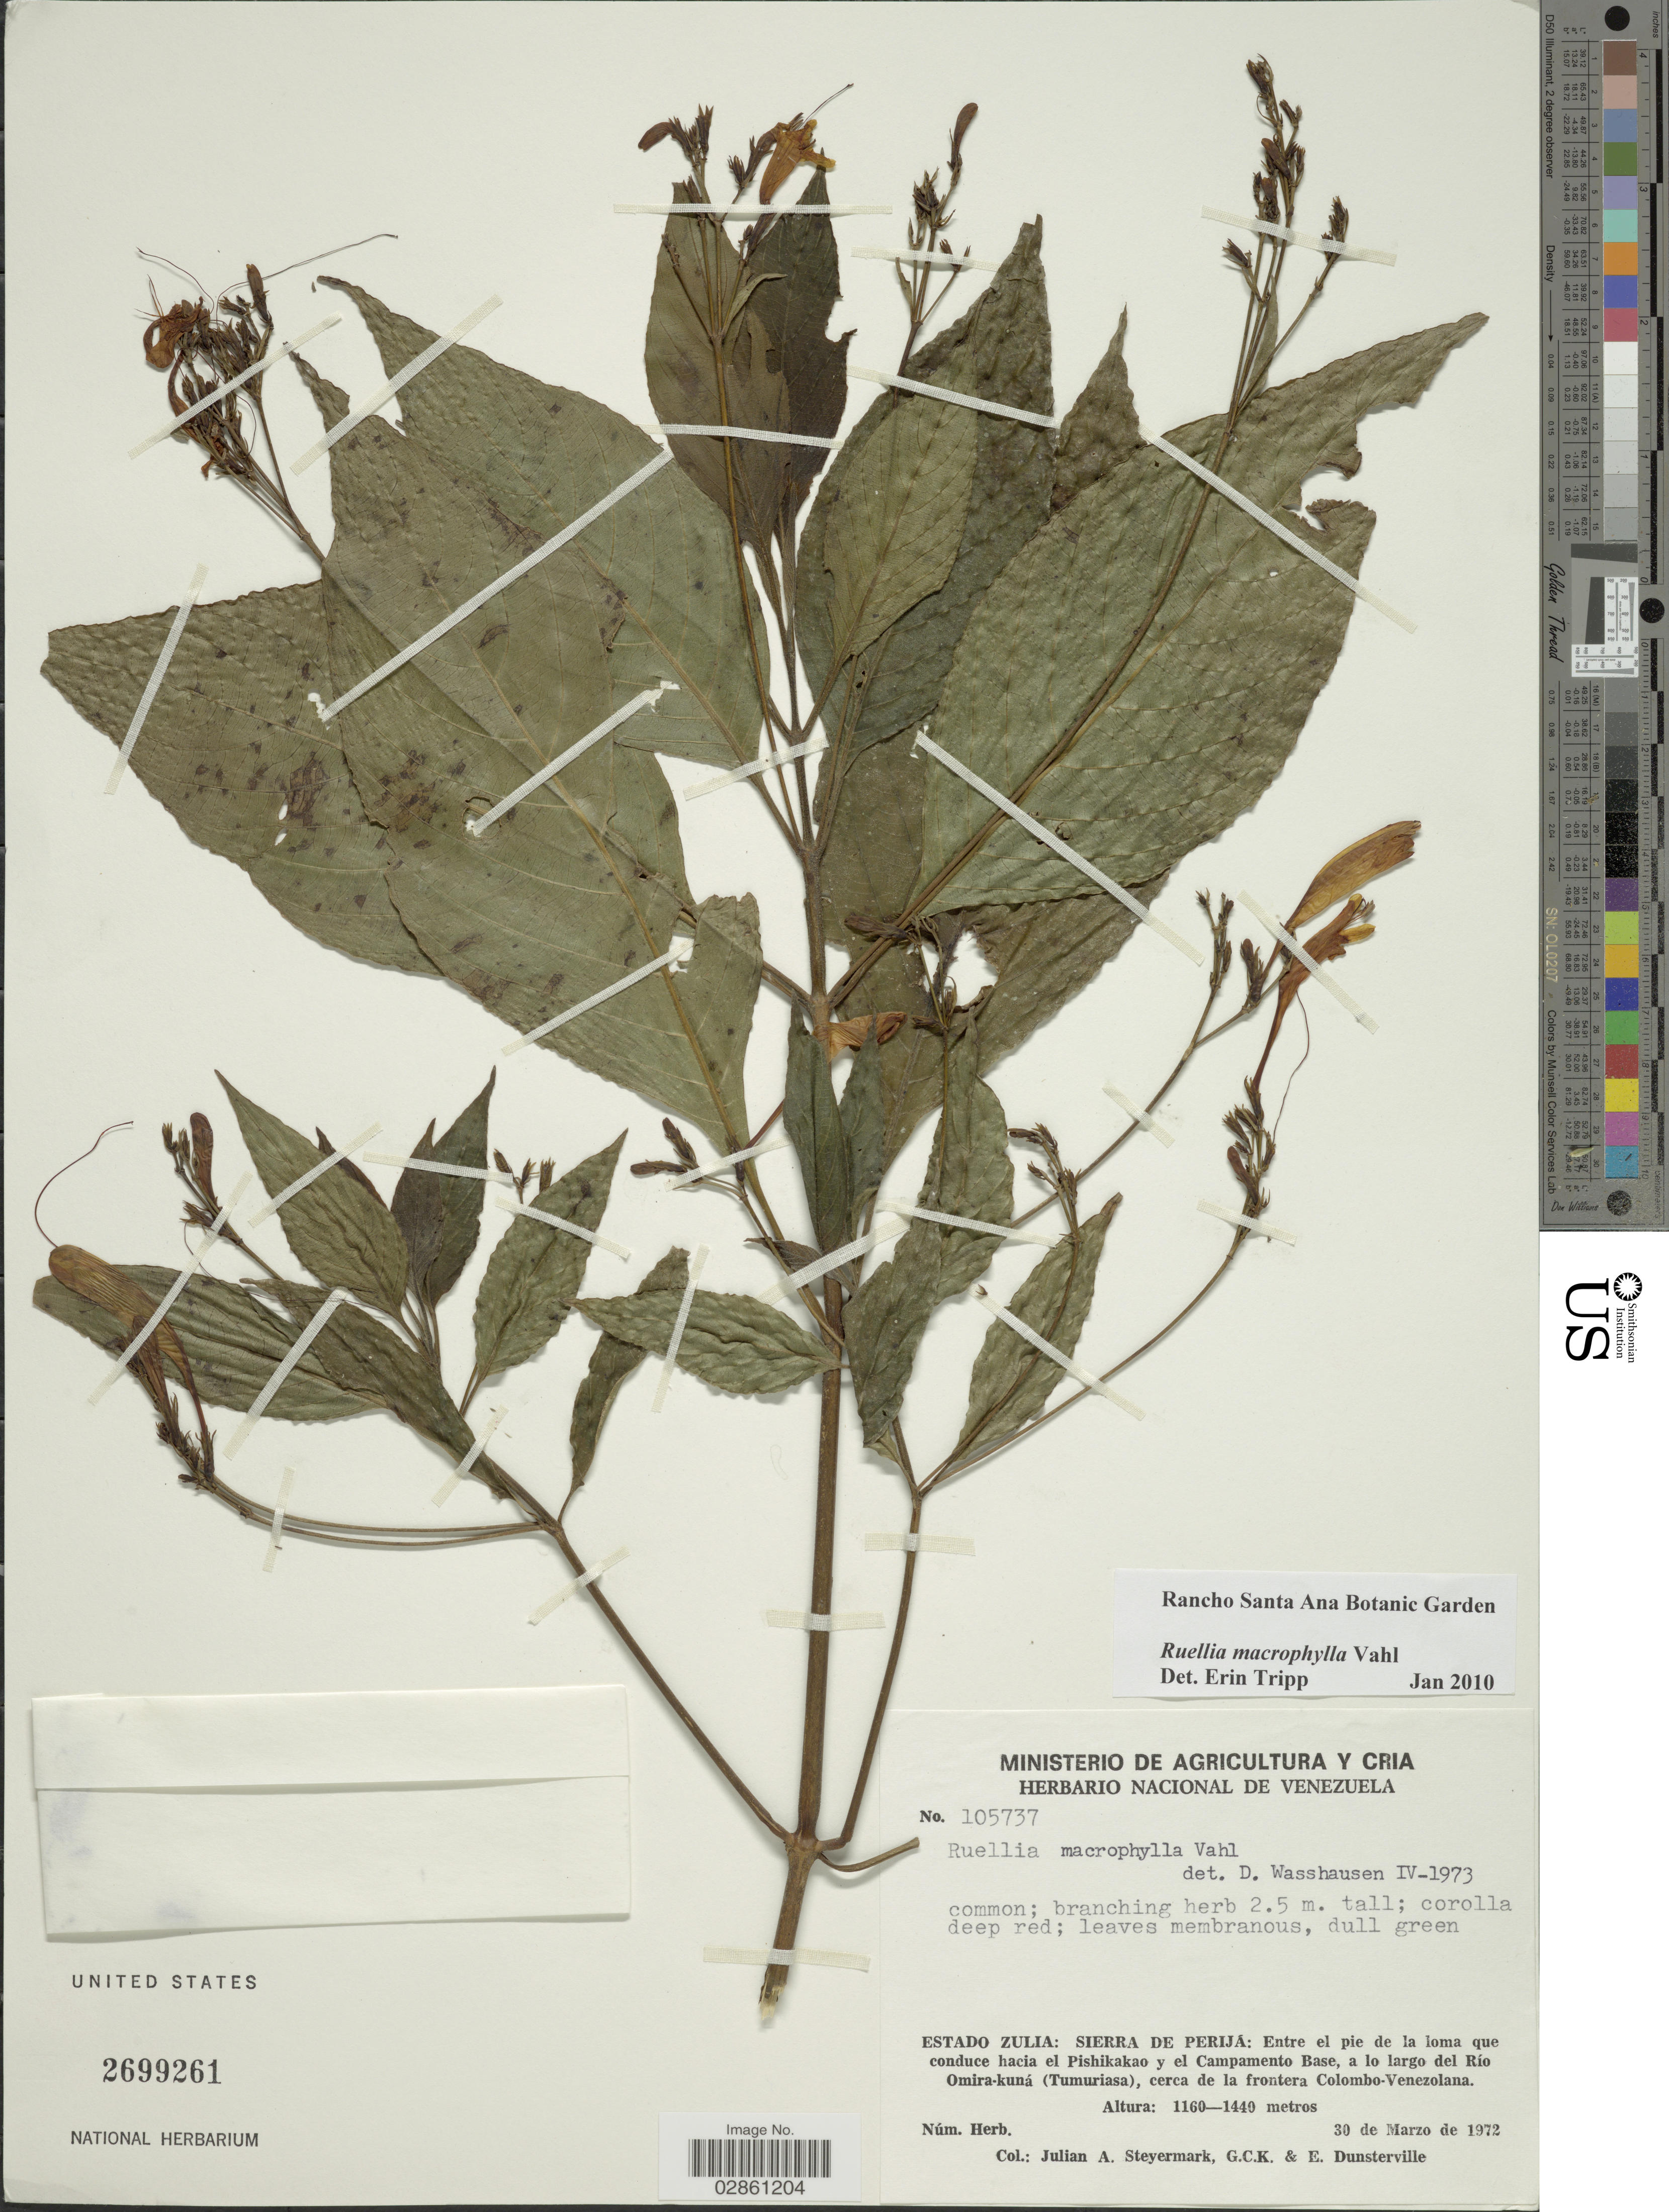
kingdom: Plantae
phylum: Tracheophyta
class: Magnoliopsida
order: Lamiales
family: Acanthaceae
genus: Ruellia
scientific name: Ruellia macrophylla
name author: Vahl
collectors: J. Steyermark, G. C. K. Dunsterville & E. Dunsterville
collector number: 105737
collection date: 1972-03-30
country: Venezuela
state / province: Zulia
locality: Sierra de Perija: Entre el pie de la loma que conduce hacia el Pishikakao y el Campamento Base, a lo largo del Río Omira-kuná (Tumuriasa), cerca de la frontera Colombo-Venezolana.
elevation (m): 1160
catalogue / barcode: US 2699261